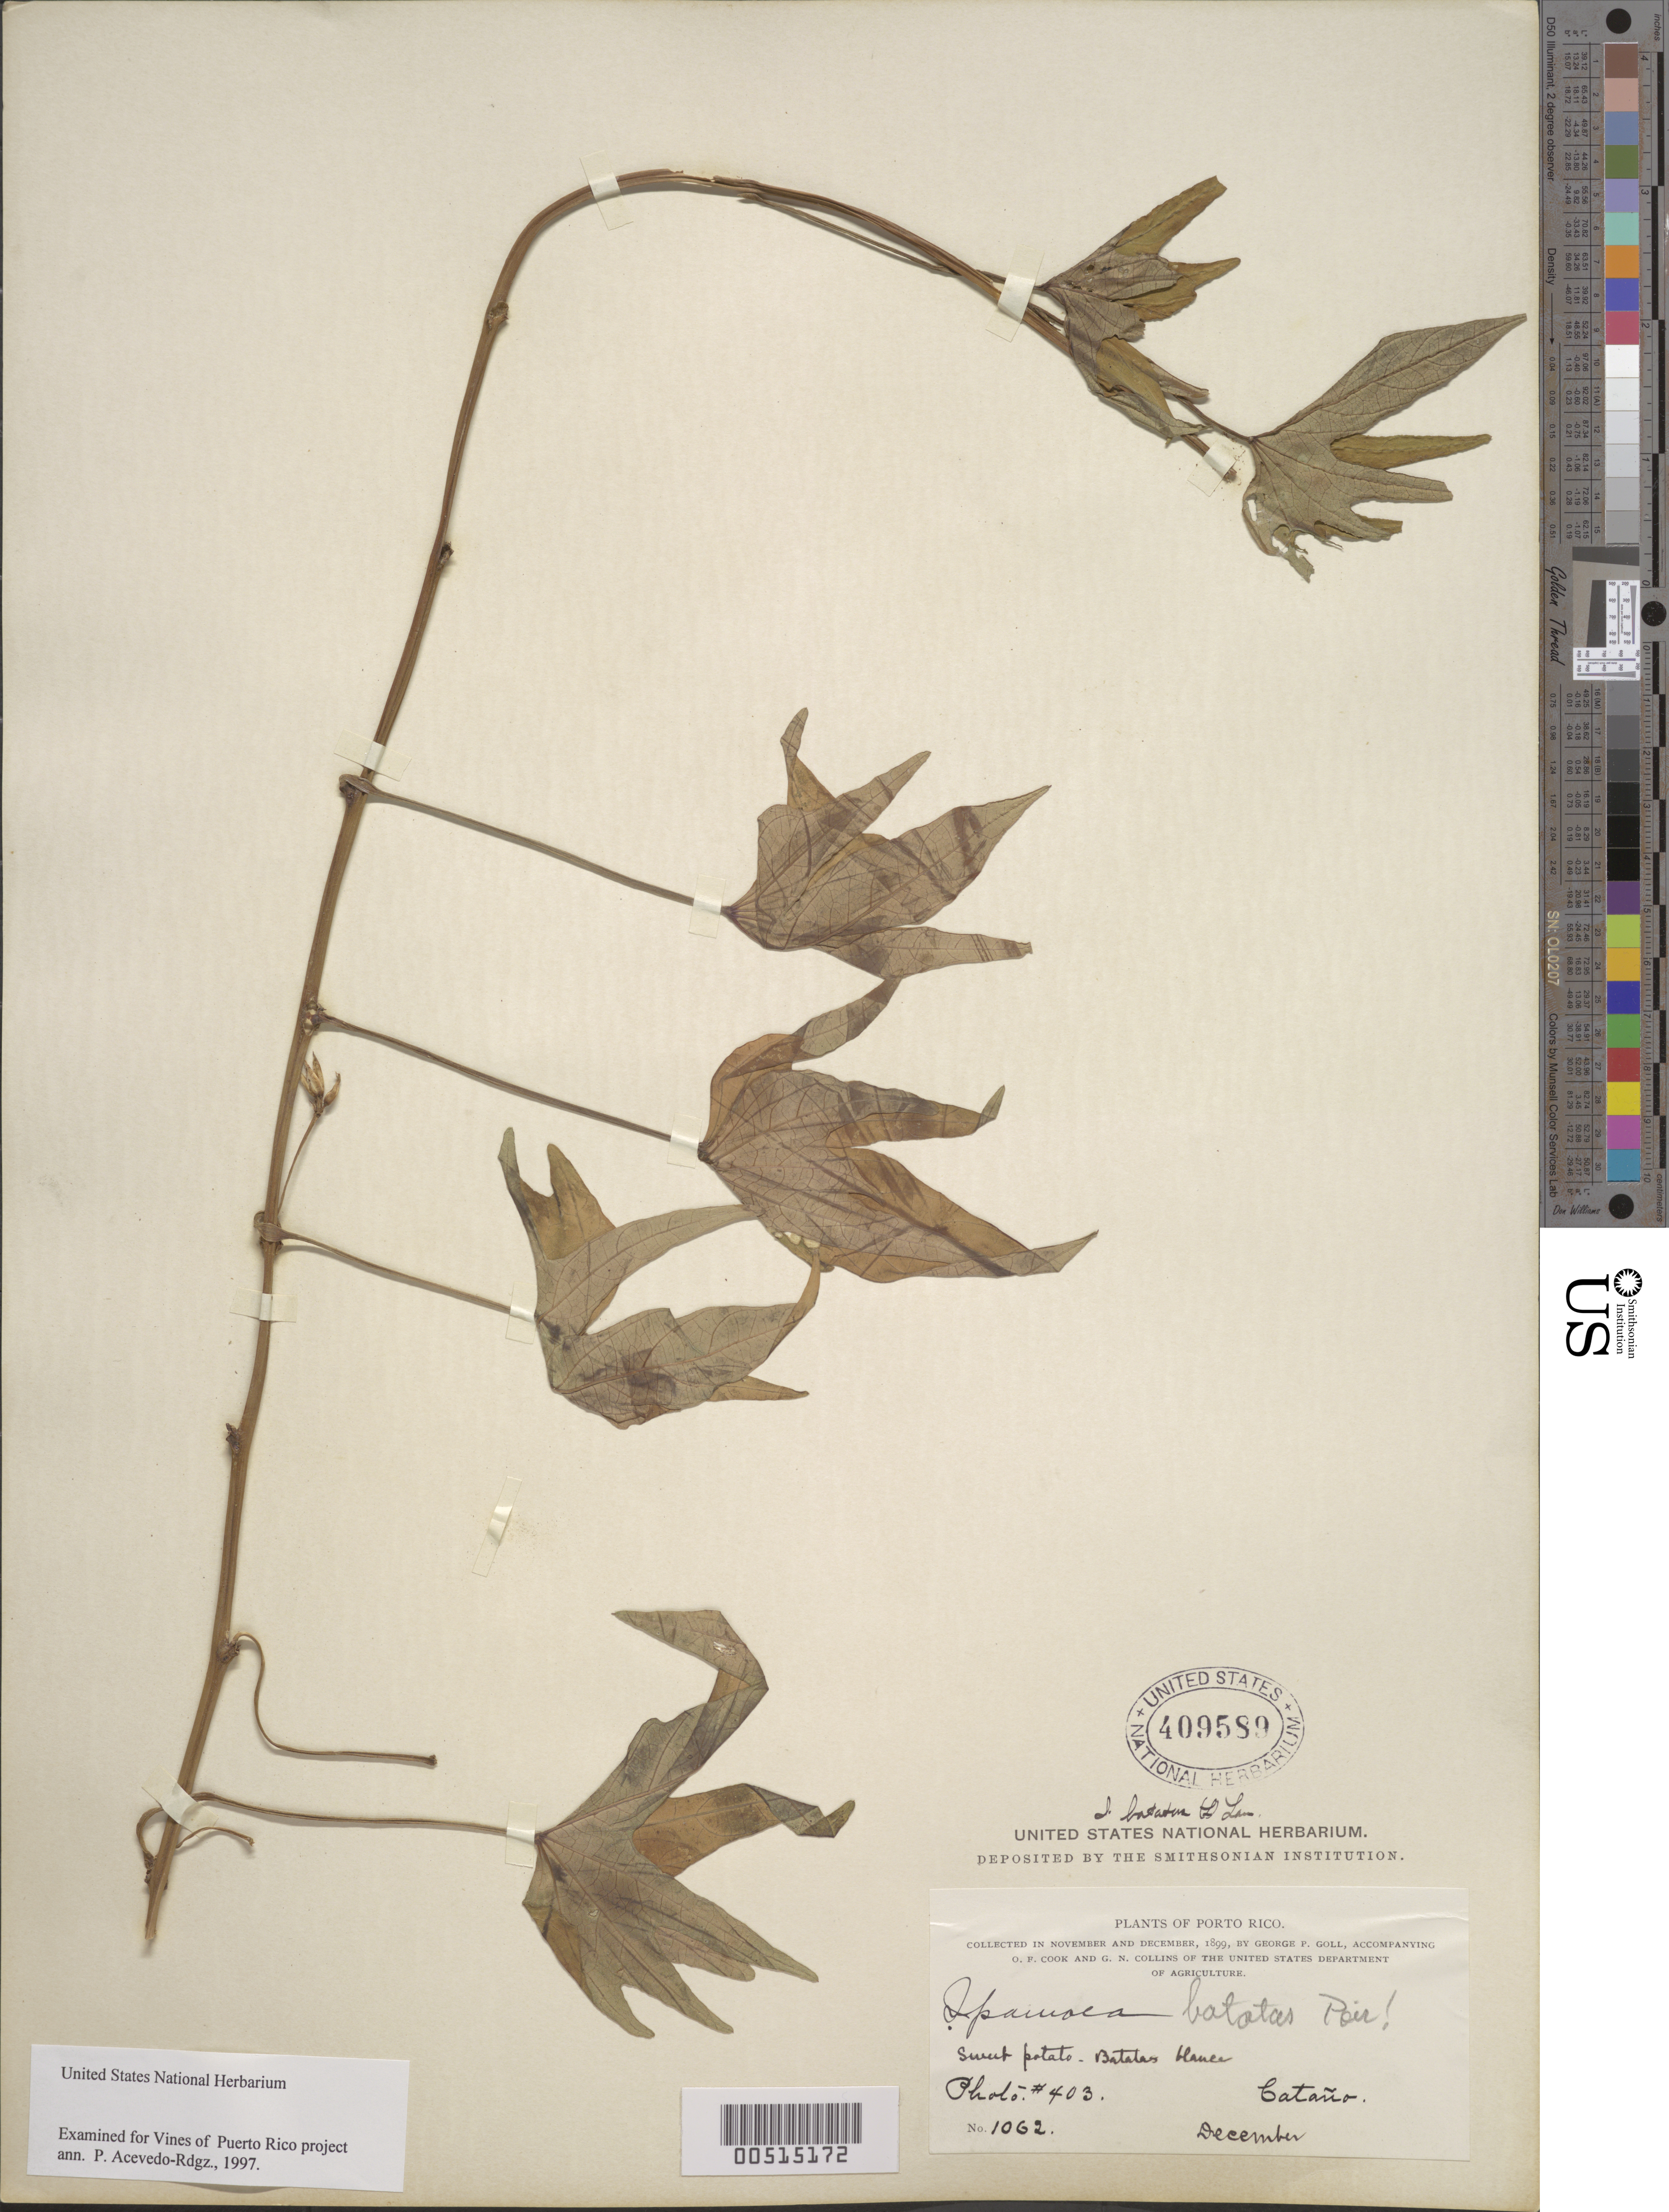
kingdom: Plantae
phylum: Tracheophyta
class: Magnoliopsida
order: Solanales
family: Convolvulaceae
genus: Ipomoea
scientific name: Ipomoea batatas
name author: (L.) Lam.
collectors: G. Goll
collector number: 1062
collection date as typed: Dec 1899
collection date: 1899-12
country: Puerto Rico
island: Greater Antilles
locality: Cataño.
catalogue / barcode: US 409589